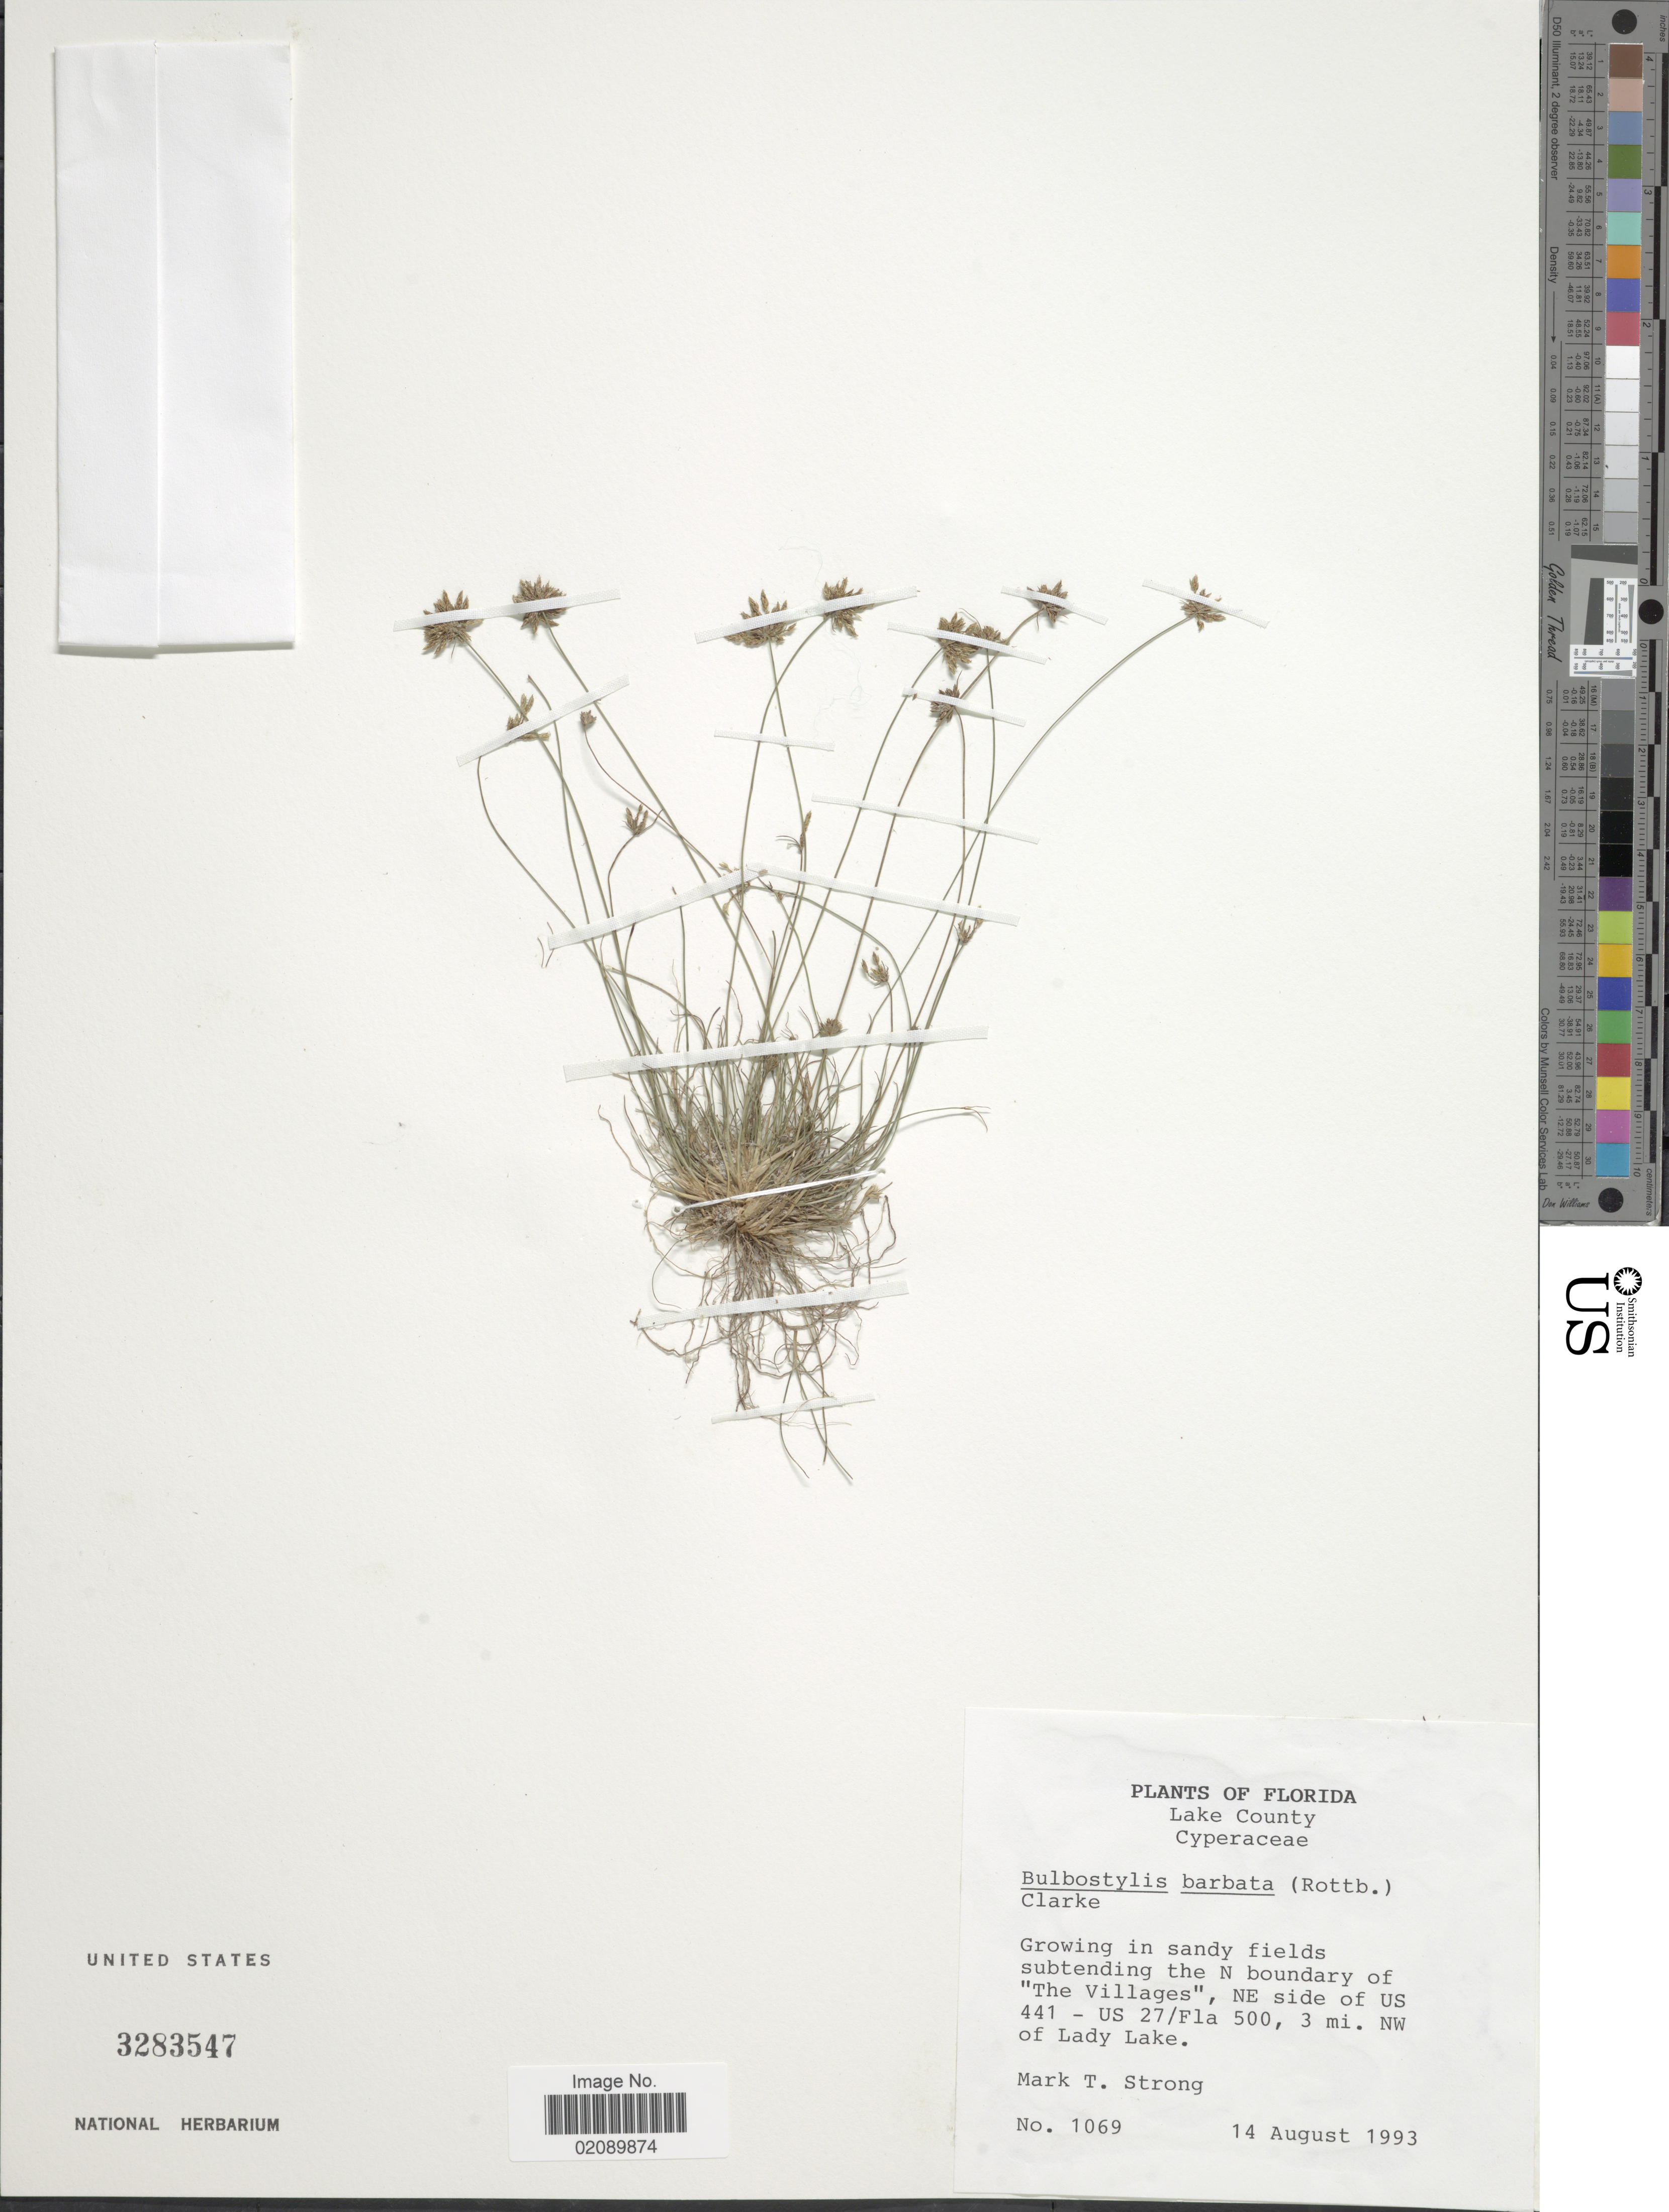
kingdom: Plantae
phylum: Tracheophyta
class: Liliopsida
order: Poales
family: Cyperaceae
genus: Bulbostylis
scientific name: Bulbostylis barbata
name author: (Rottb.) C.B. Clarke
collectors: M. T. Strong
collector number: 1069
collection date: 1993-08-14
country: United States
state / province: Florida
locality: Lake County. Growing in sandy fields subtending the N boundary of "The Villages", NE side of US 441 - US 27/Fla 500, 3 mi. NW of Lady Lake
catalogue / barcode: US 3283547